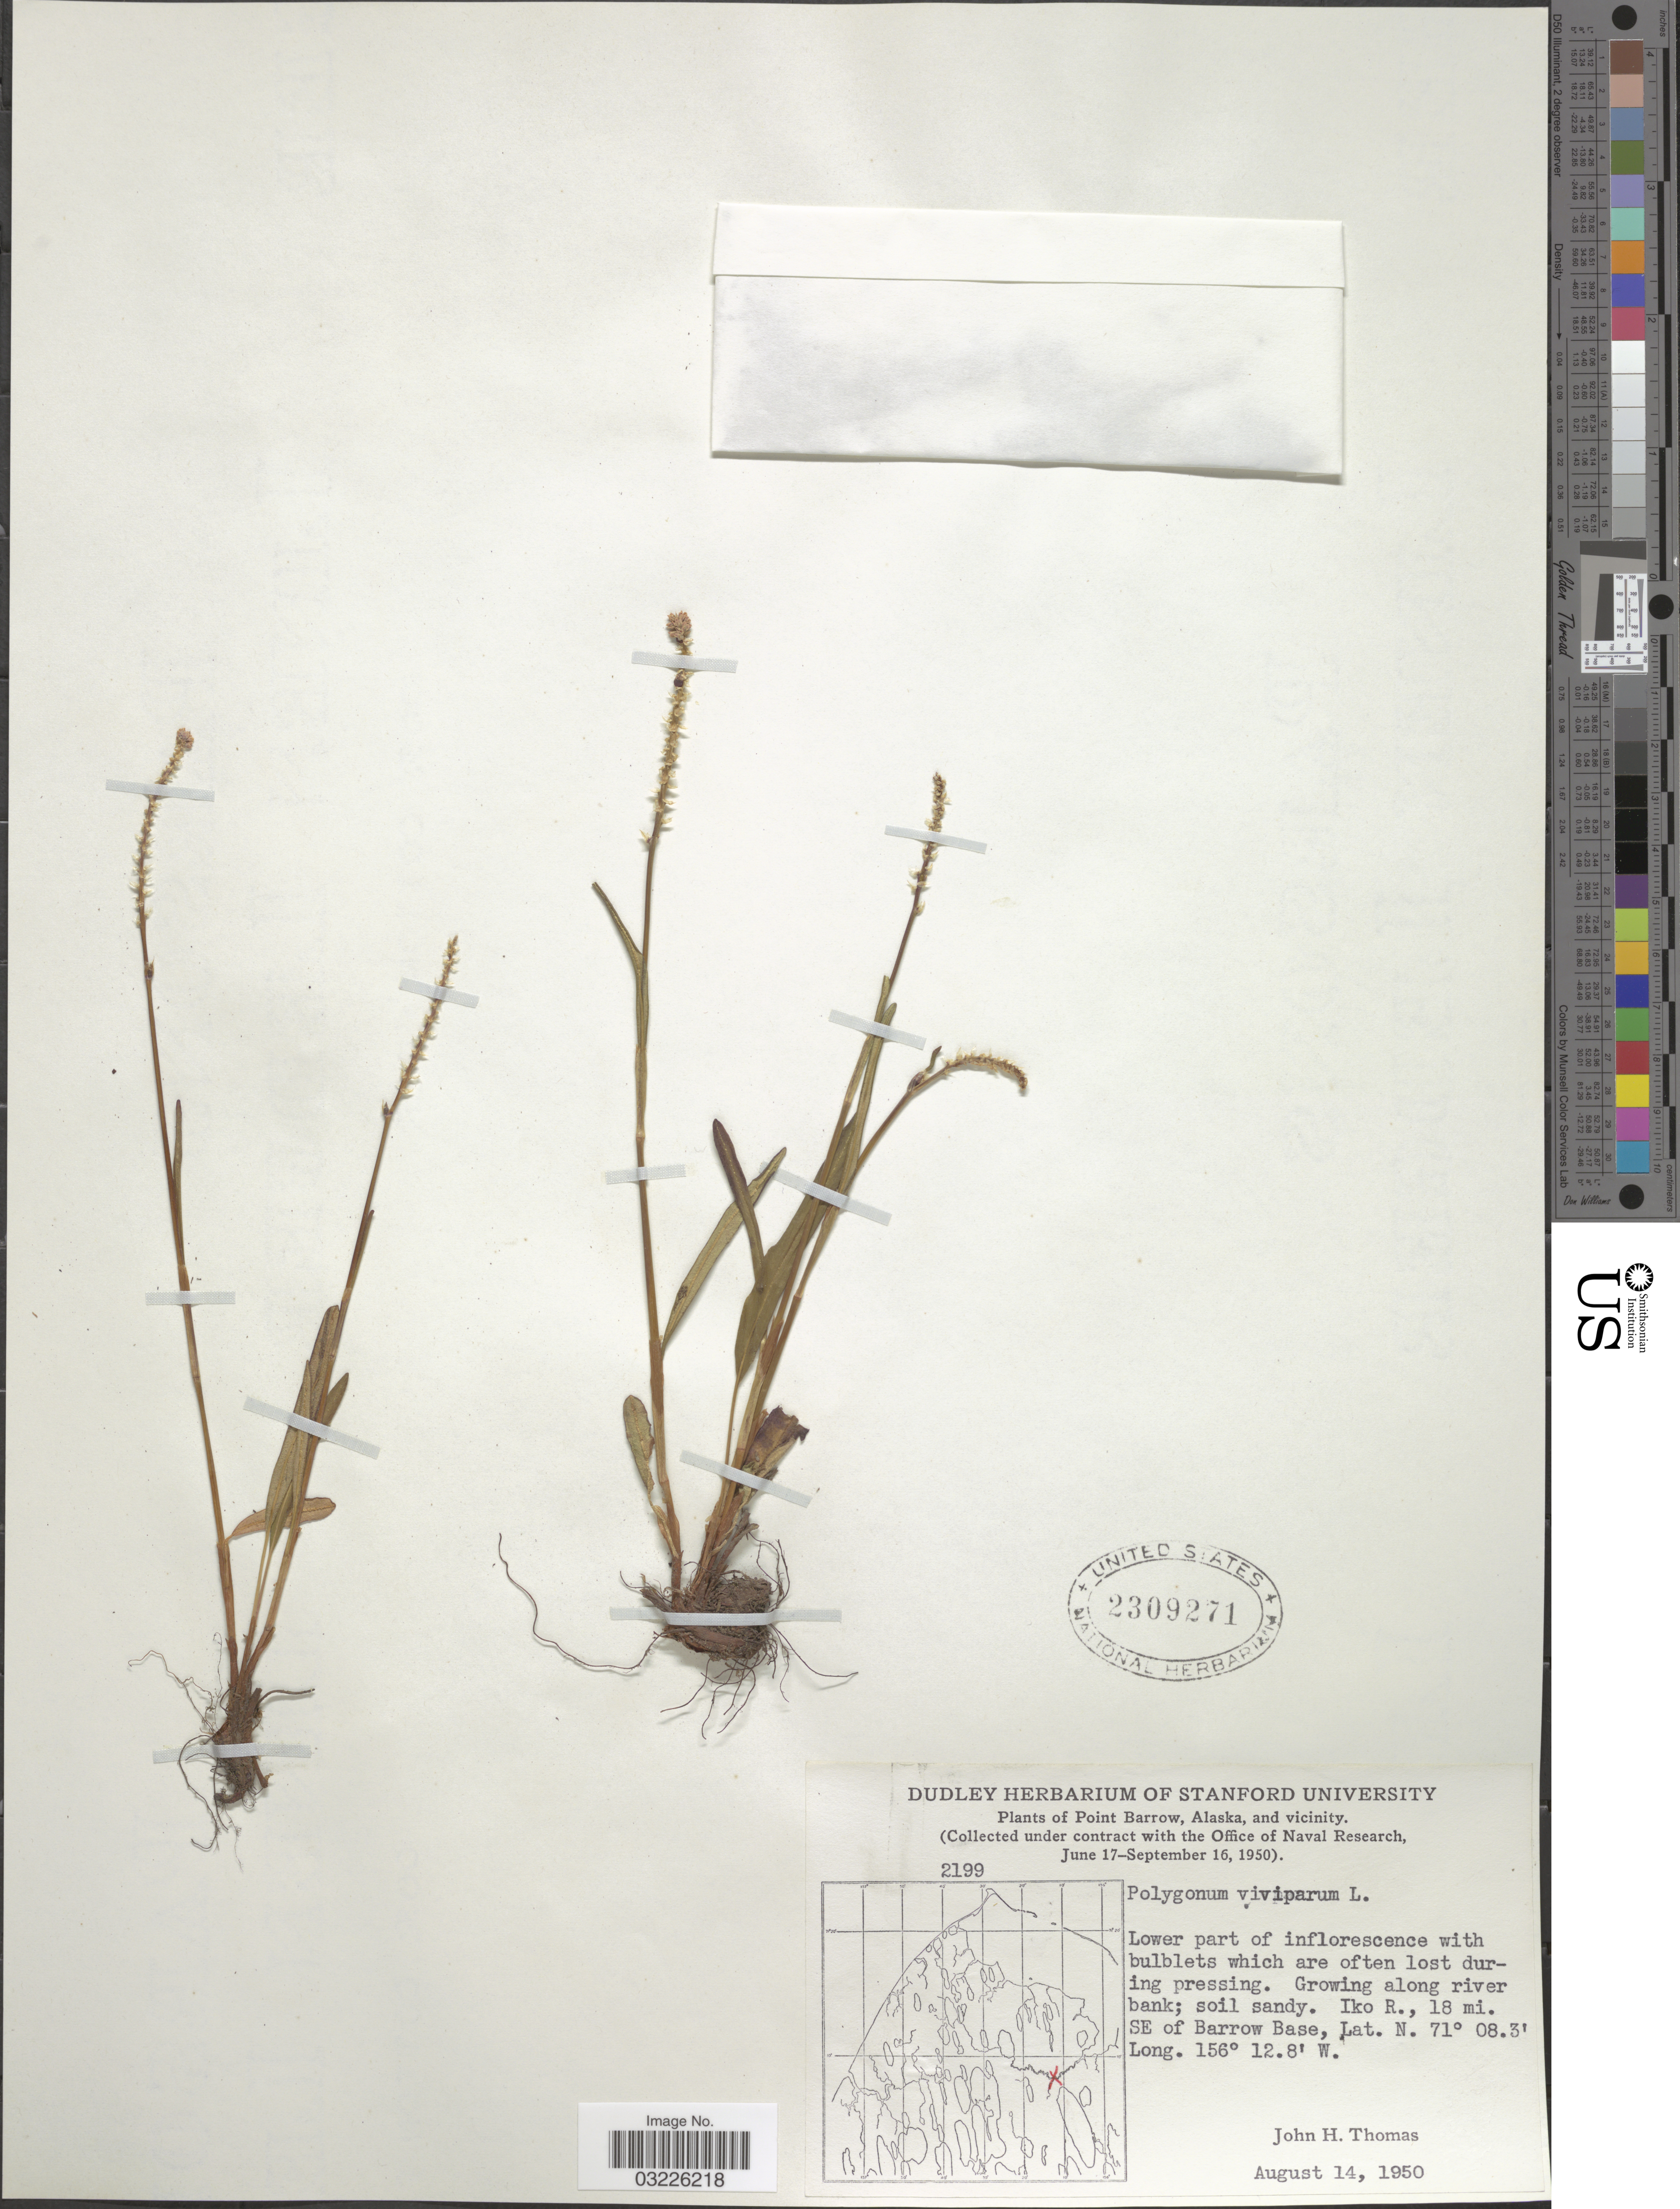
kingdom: Plantae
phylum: Tracheophyta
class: Magnoliopsida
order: Caryophyllales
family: Polygonaceae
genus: Bistorta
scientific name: Bistorta vivipara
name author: (L.) Delarbre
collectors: J. H. Thomas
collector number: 2199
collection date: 1950-08-14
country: United States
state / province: Alaska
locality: Point Barrow, Alaska, and vicinity. Growing along river bank; soil sandy. Iko R., 18 mi. SE of Barrow Base.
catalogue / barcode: US 2309271